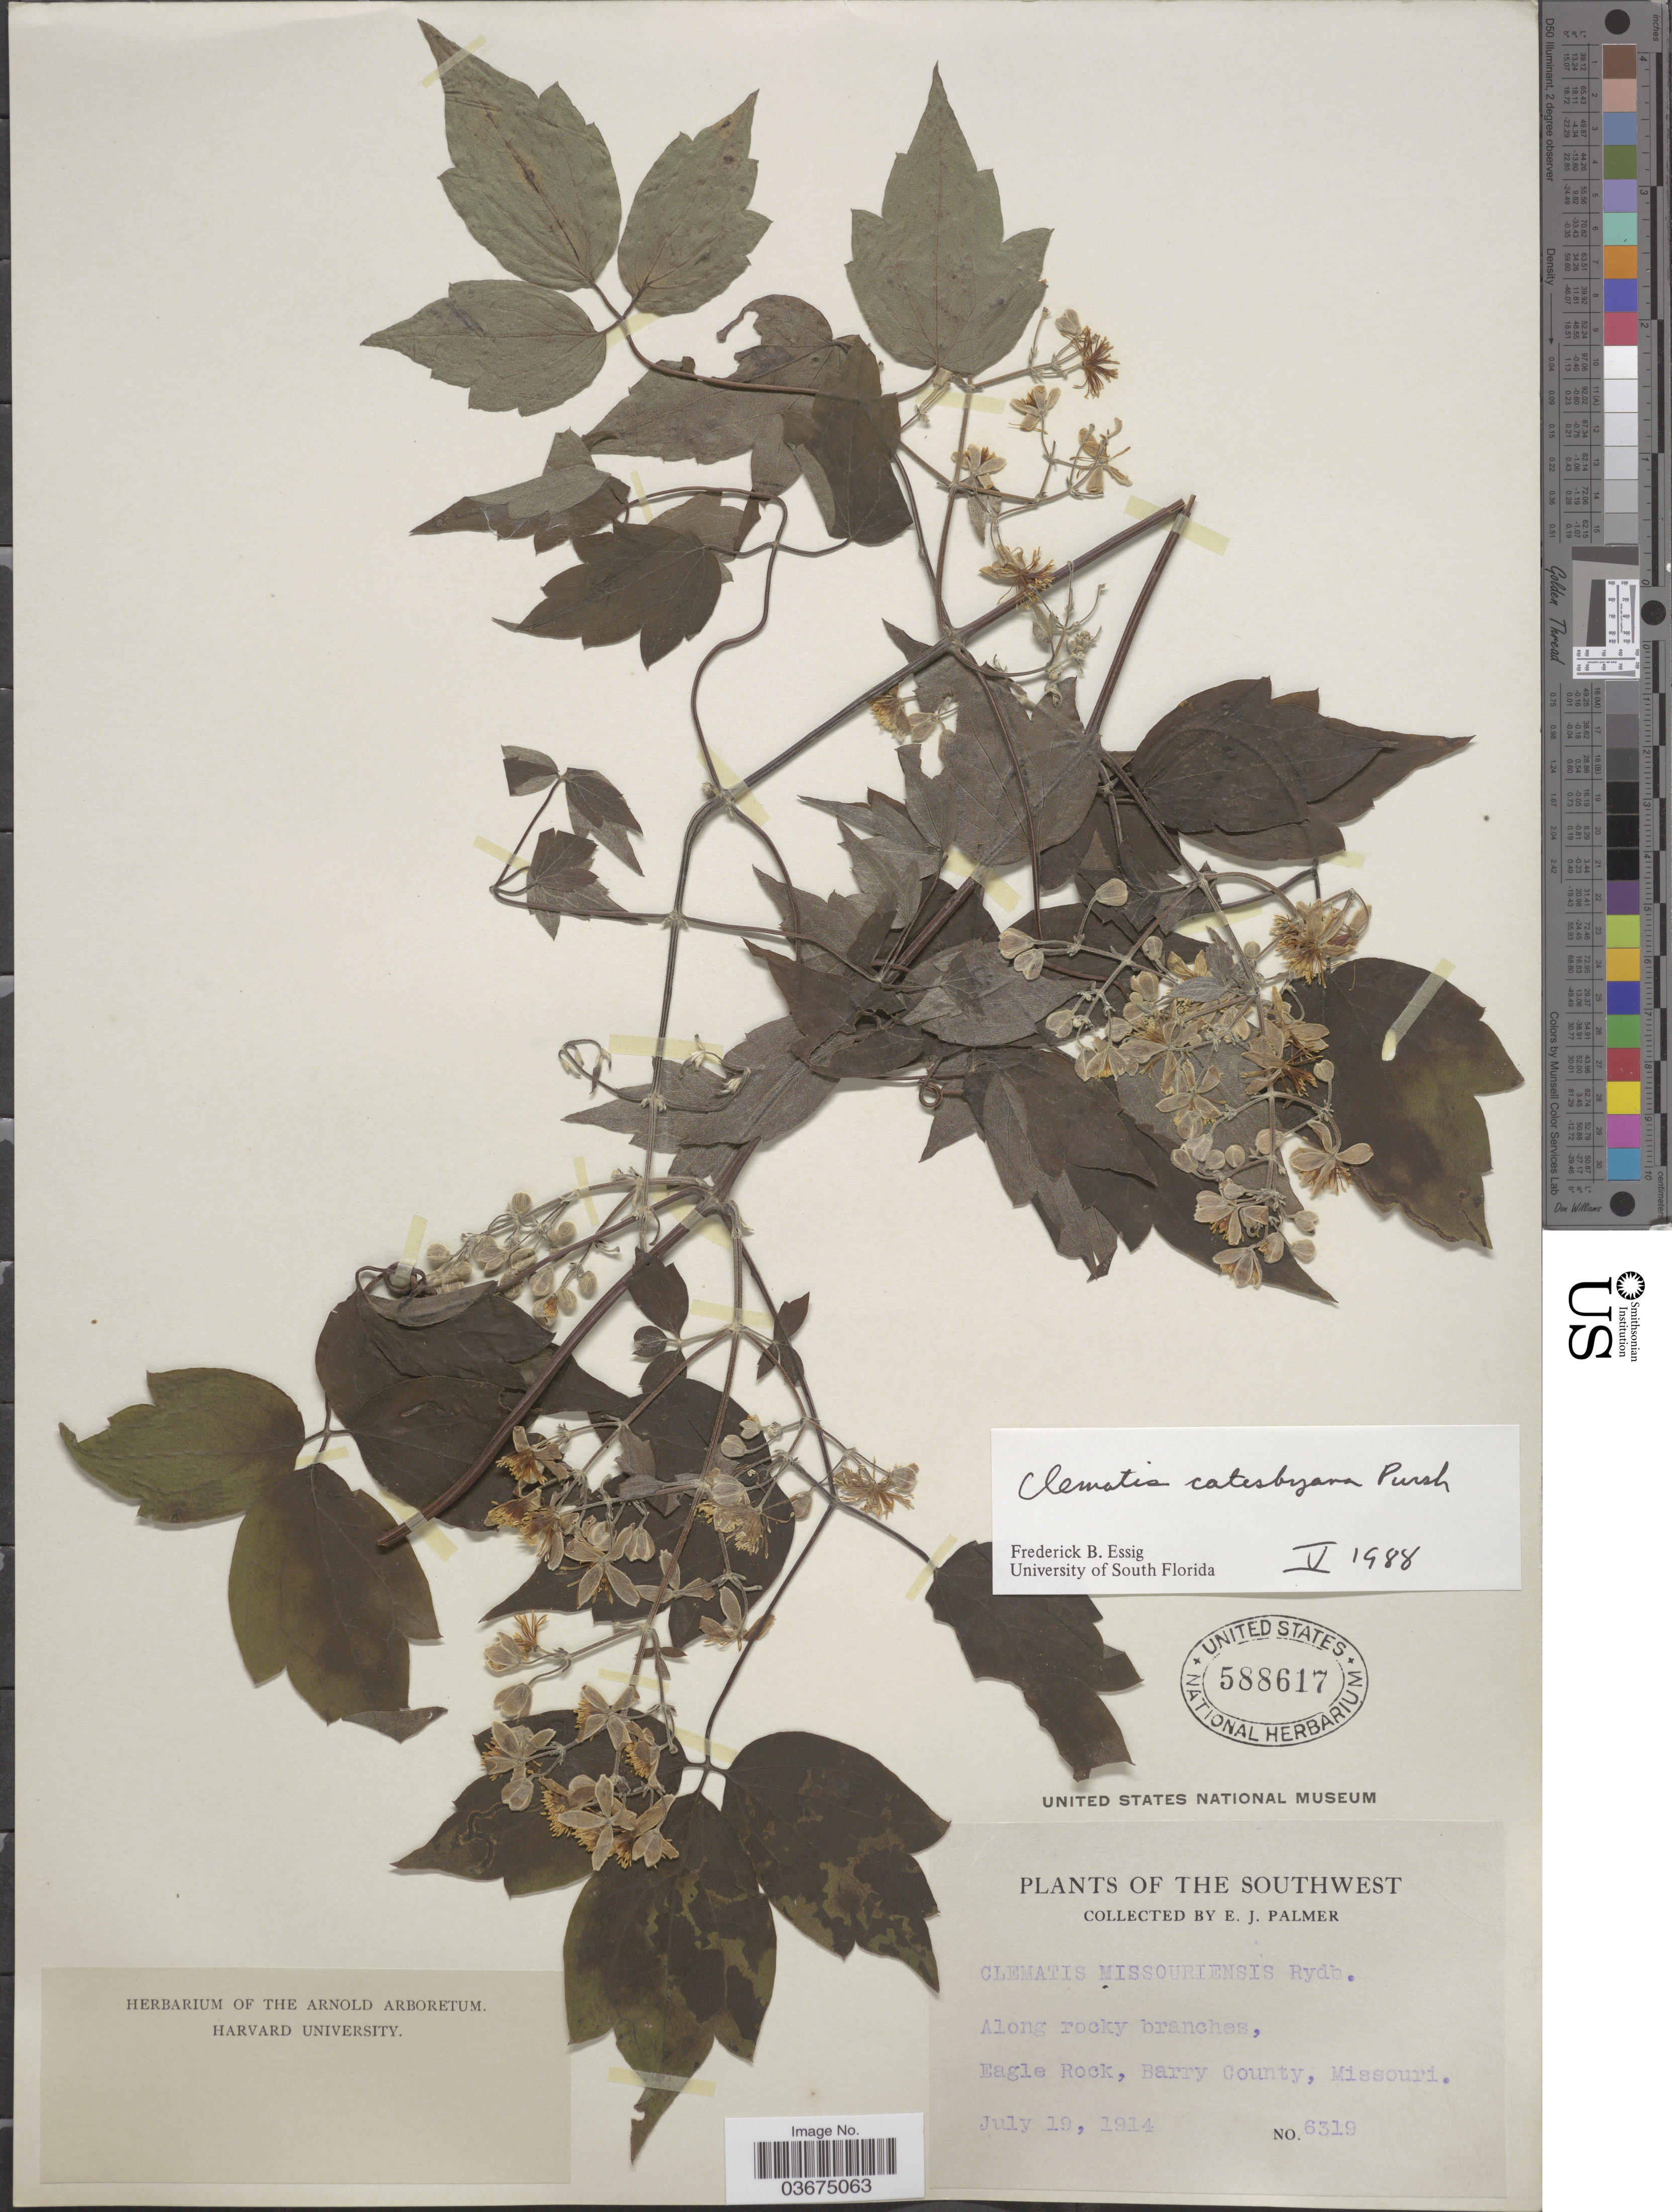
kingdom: Plantae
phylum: Tracheophyta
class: Magnoliopsida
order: Ranunculales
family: Ranunculaceae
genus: Clematis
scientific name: Clematis catesbyana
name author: Pursh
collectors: E. J. Palmer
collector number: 6319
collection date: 1914-07-19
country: United States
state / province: Missouri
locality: The Southwest. Along rocky branches, Eagle Rock, Barry County.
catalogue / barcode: US 588617